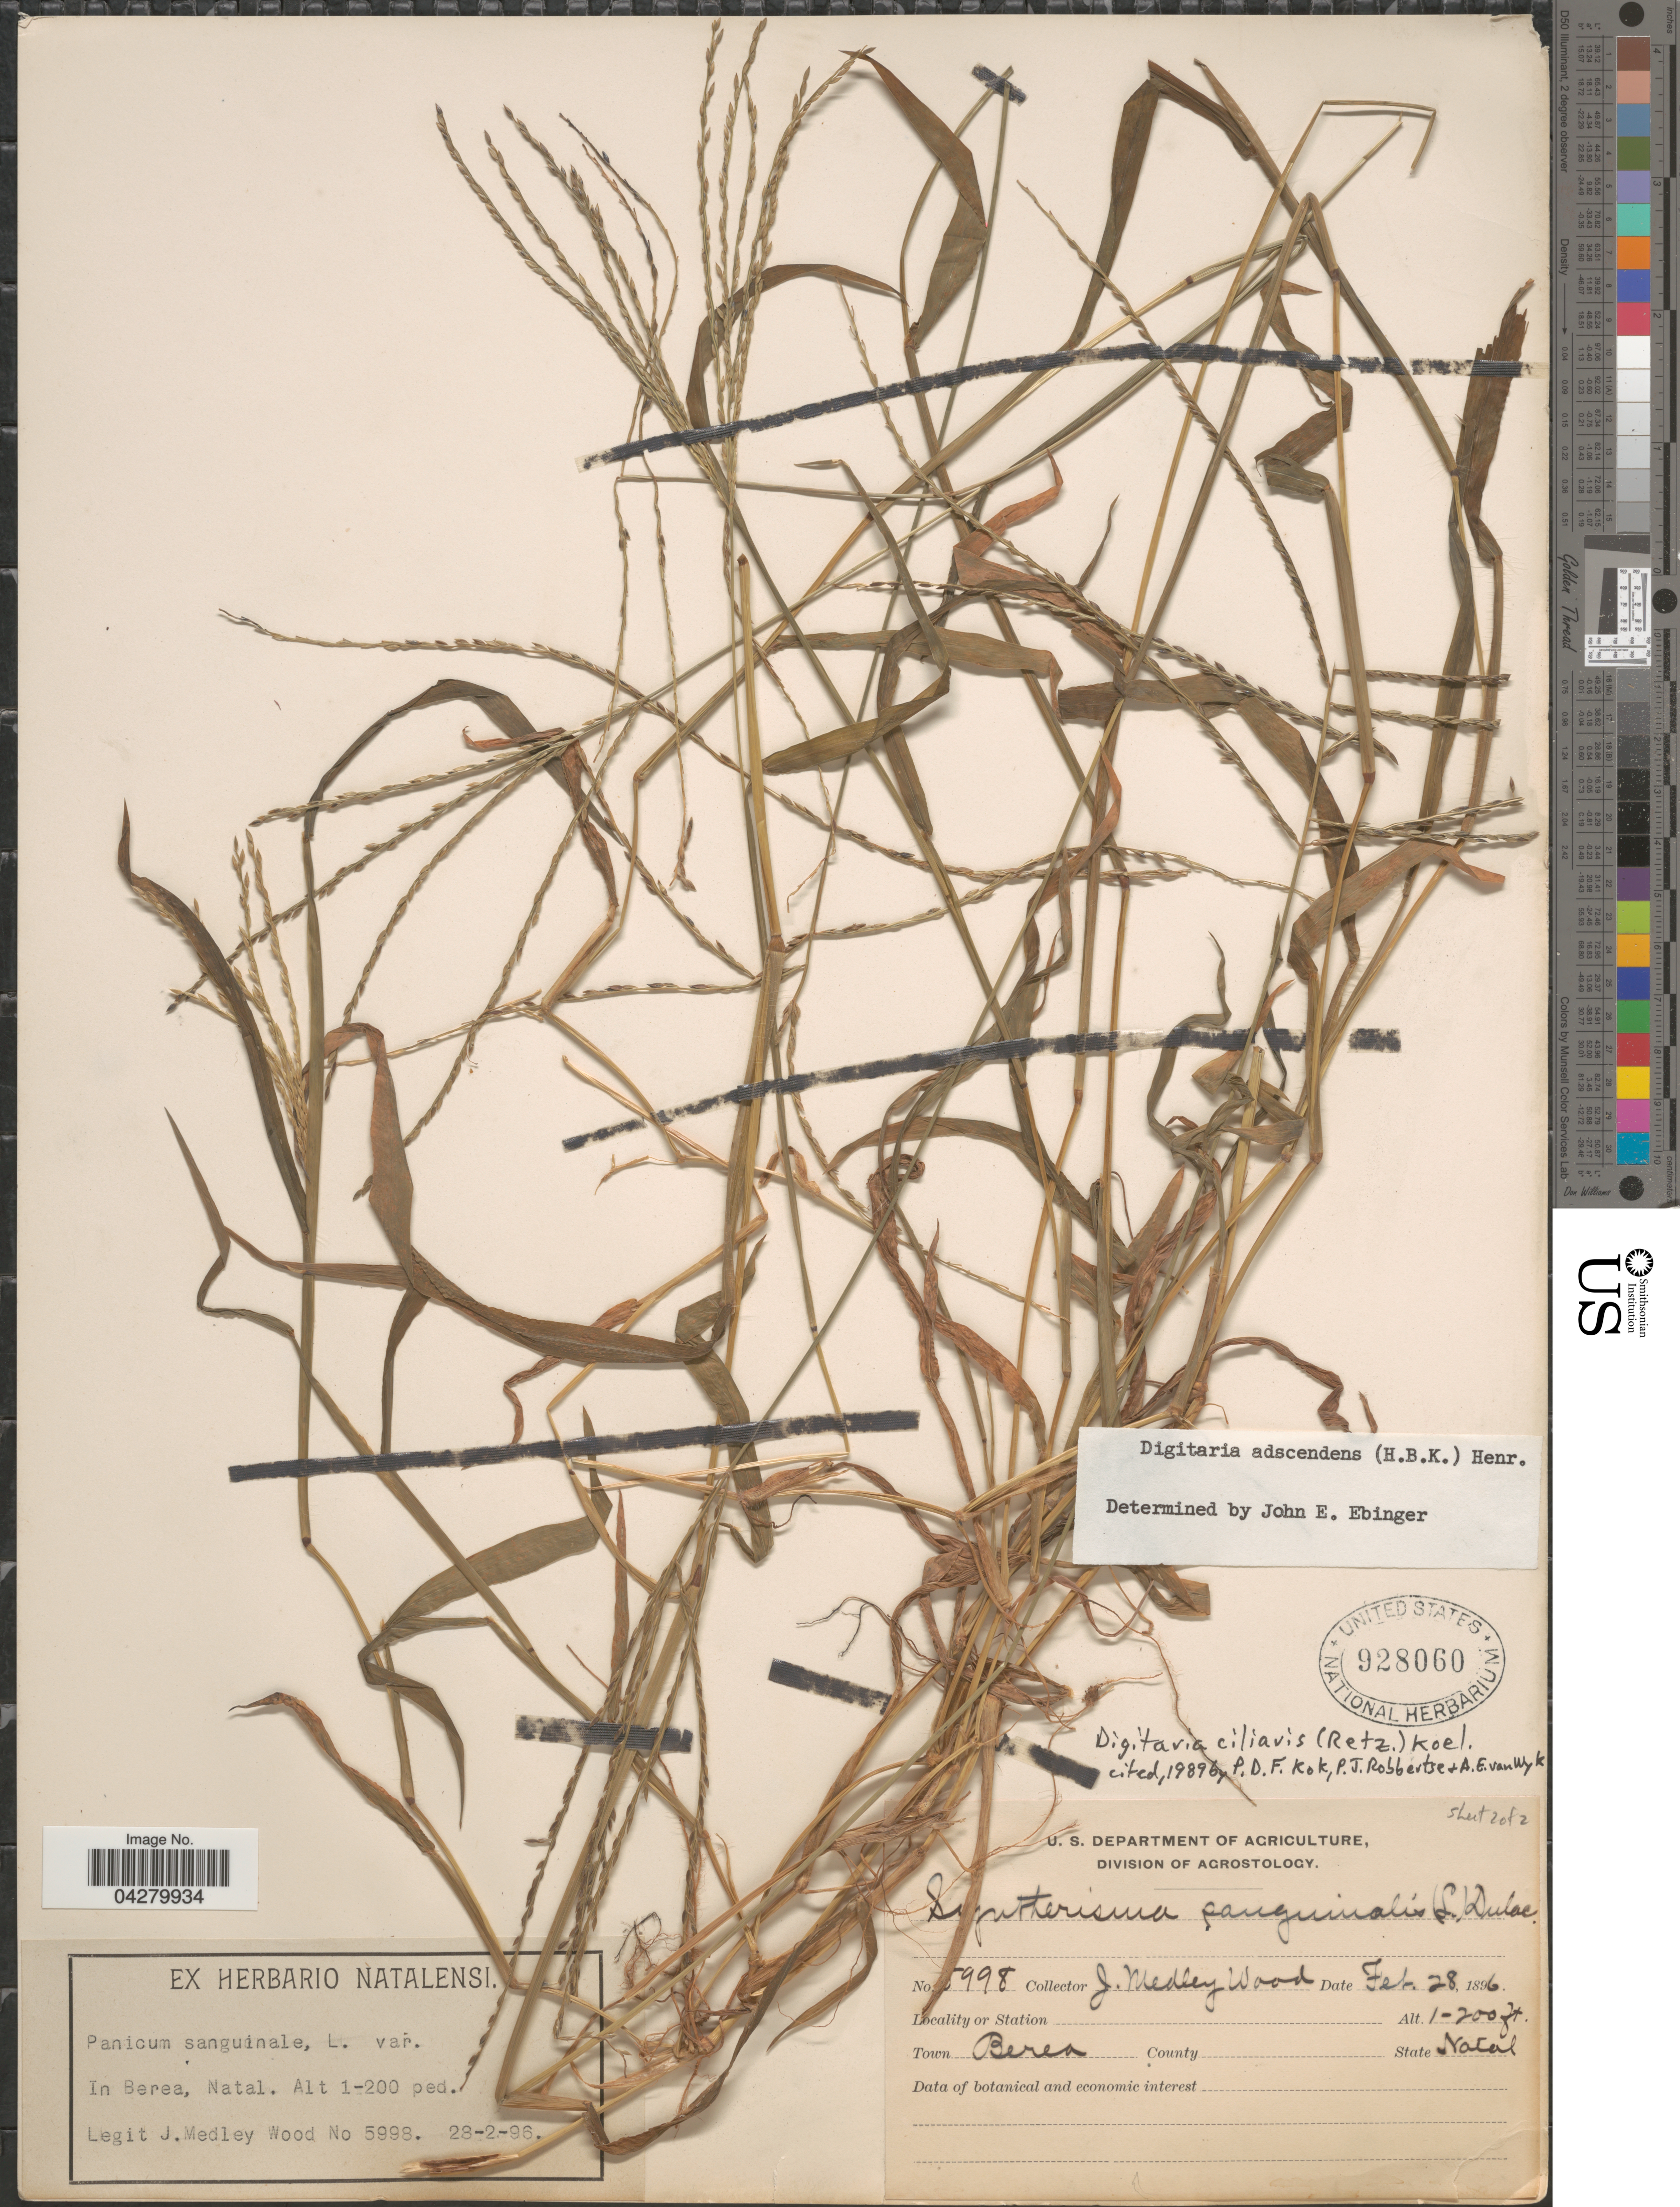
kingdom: Plantae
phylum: Tracheophyta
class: Liliopsida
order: Poales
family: Poaceae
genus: Digitaria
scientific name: Digitaria ciliaris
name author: (Retz.) Koeler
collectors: J. Medley Wood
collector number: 5998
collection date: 1896-02-28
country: South Africa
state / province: KwaZulu-Natal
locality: In Berea, Natal. Town Berea.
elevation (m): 30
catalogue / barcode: US 928060